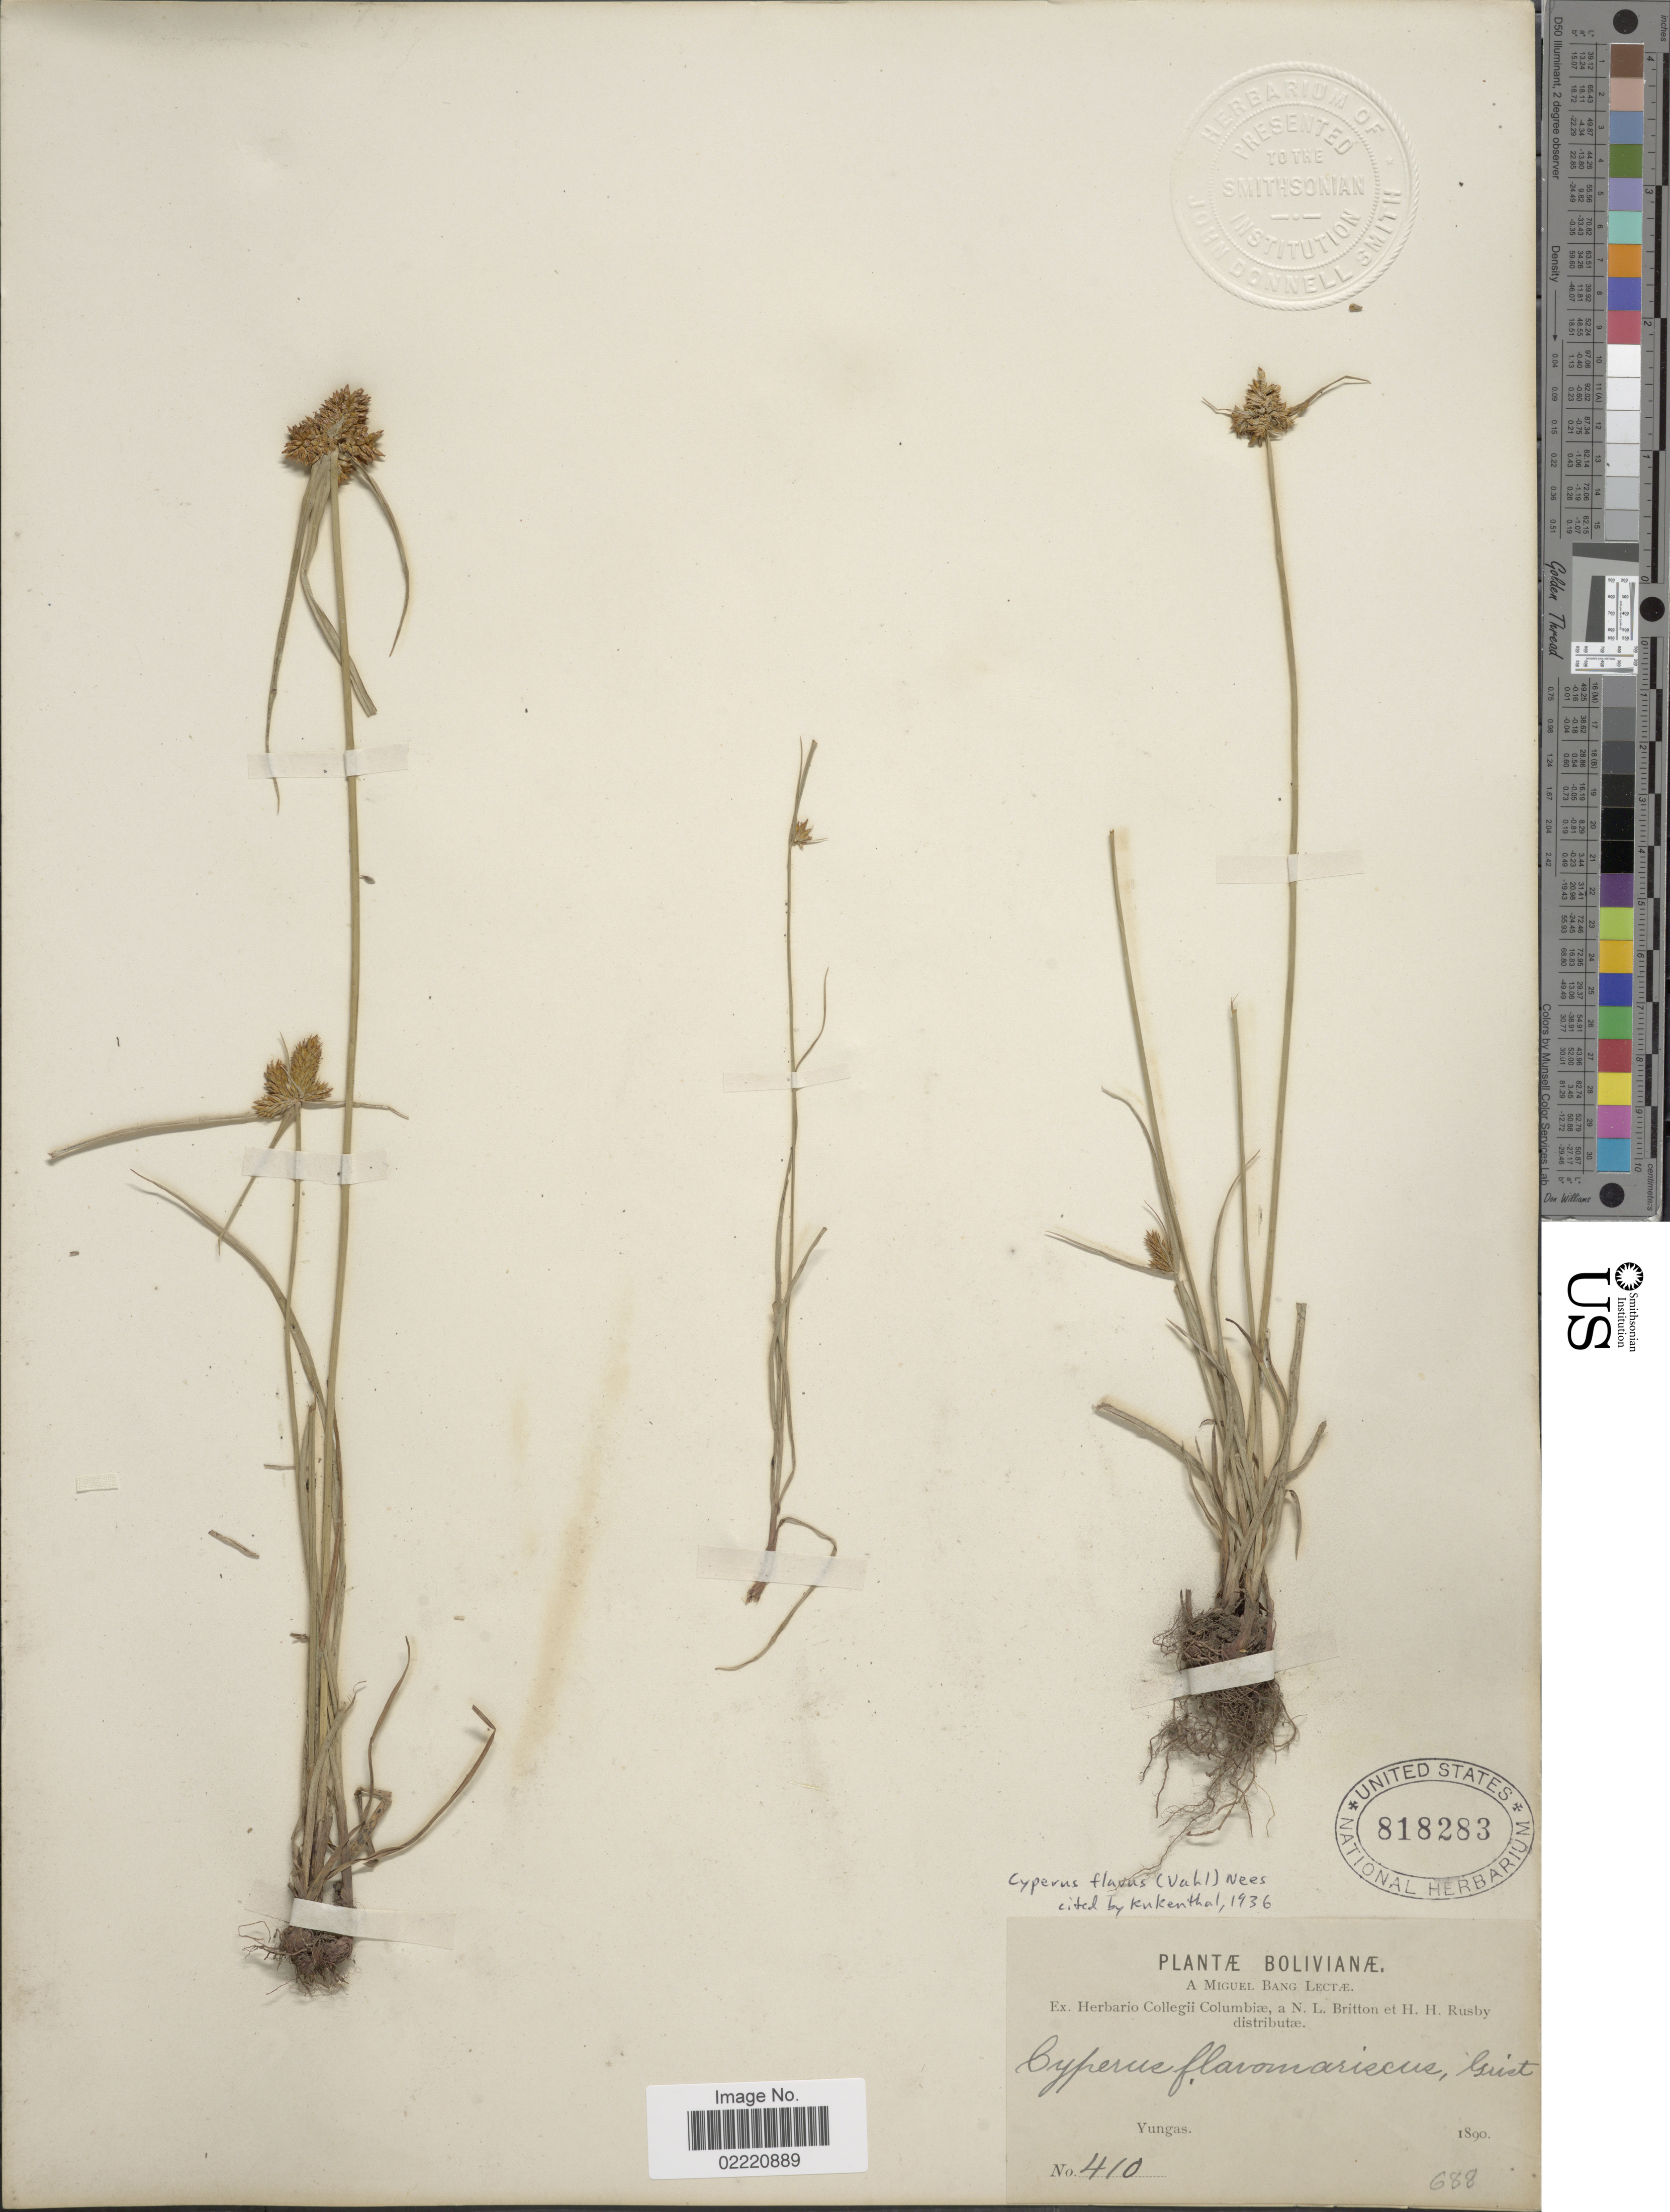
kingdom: Plantae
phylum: Tracheophyta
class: Liliopsida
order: Poales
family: Cyperaceae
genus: Cyperus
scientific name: Cyperus aggregatus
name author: (Willd.) Endl.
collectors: M. Bang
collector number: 410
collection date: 1890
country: Bolivia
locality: Yungas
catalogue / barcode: US 818283